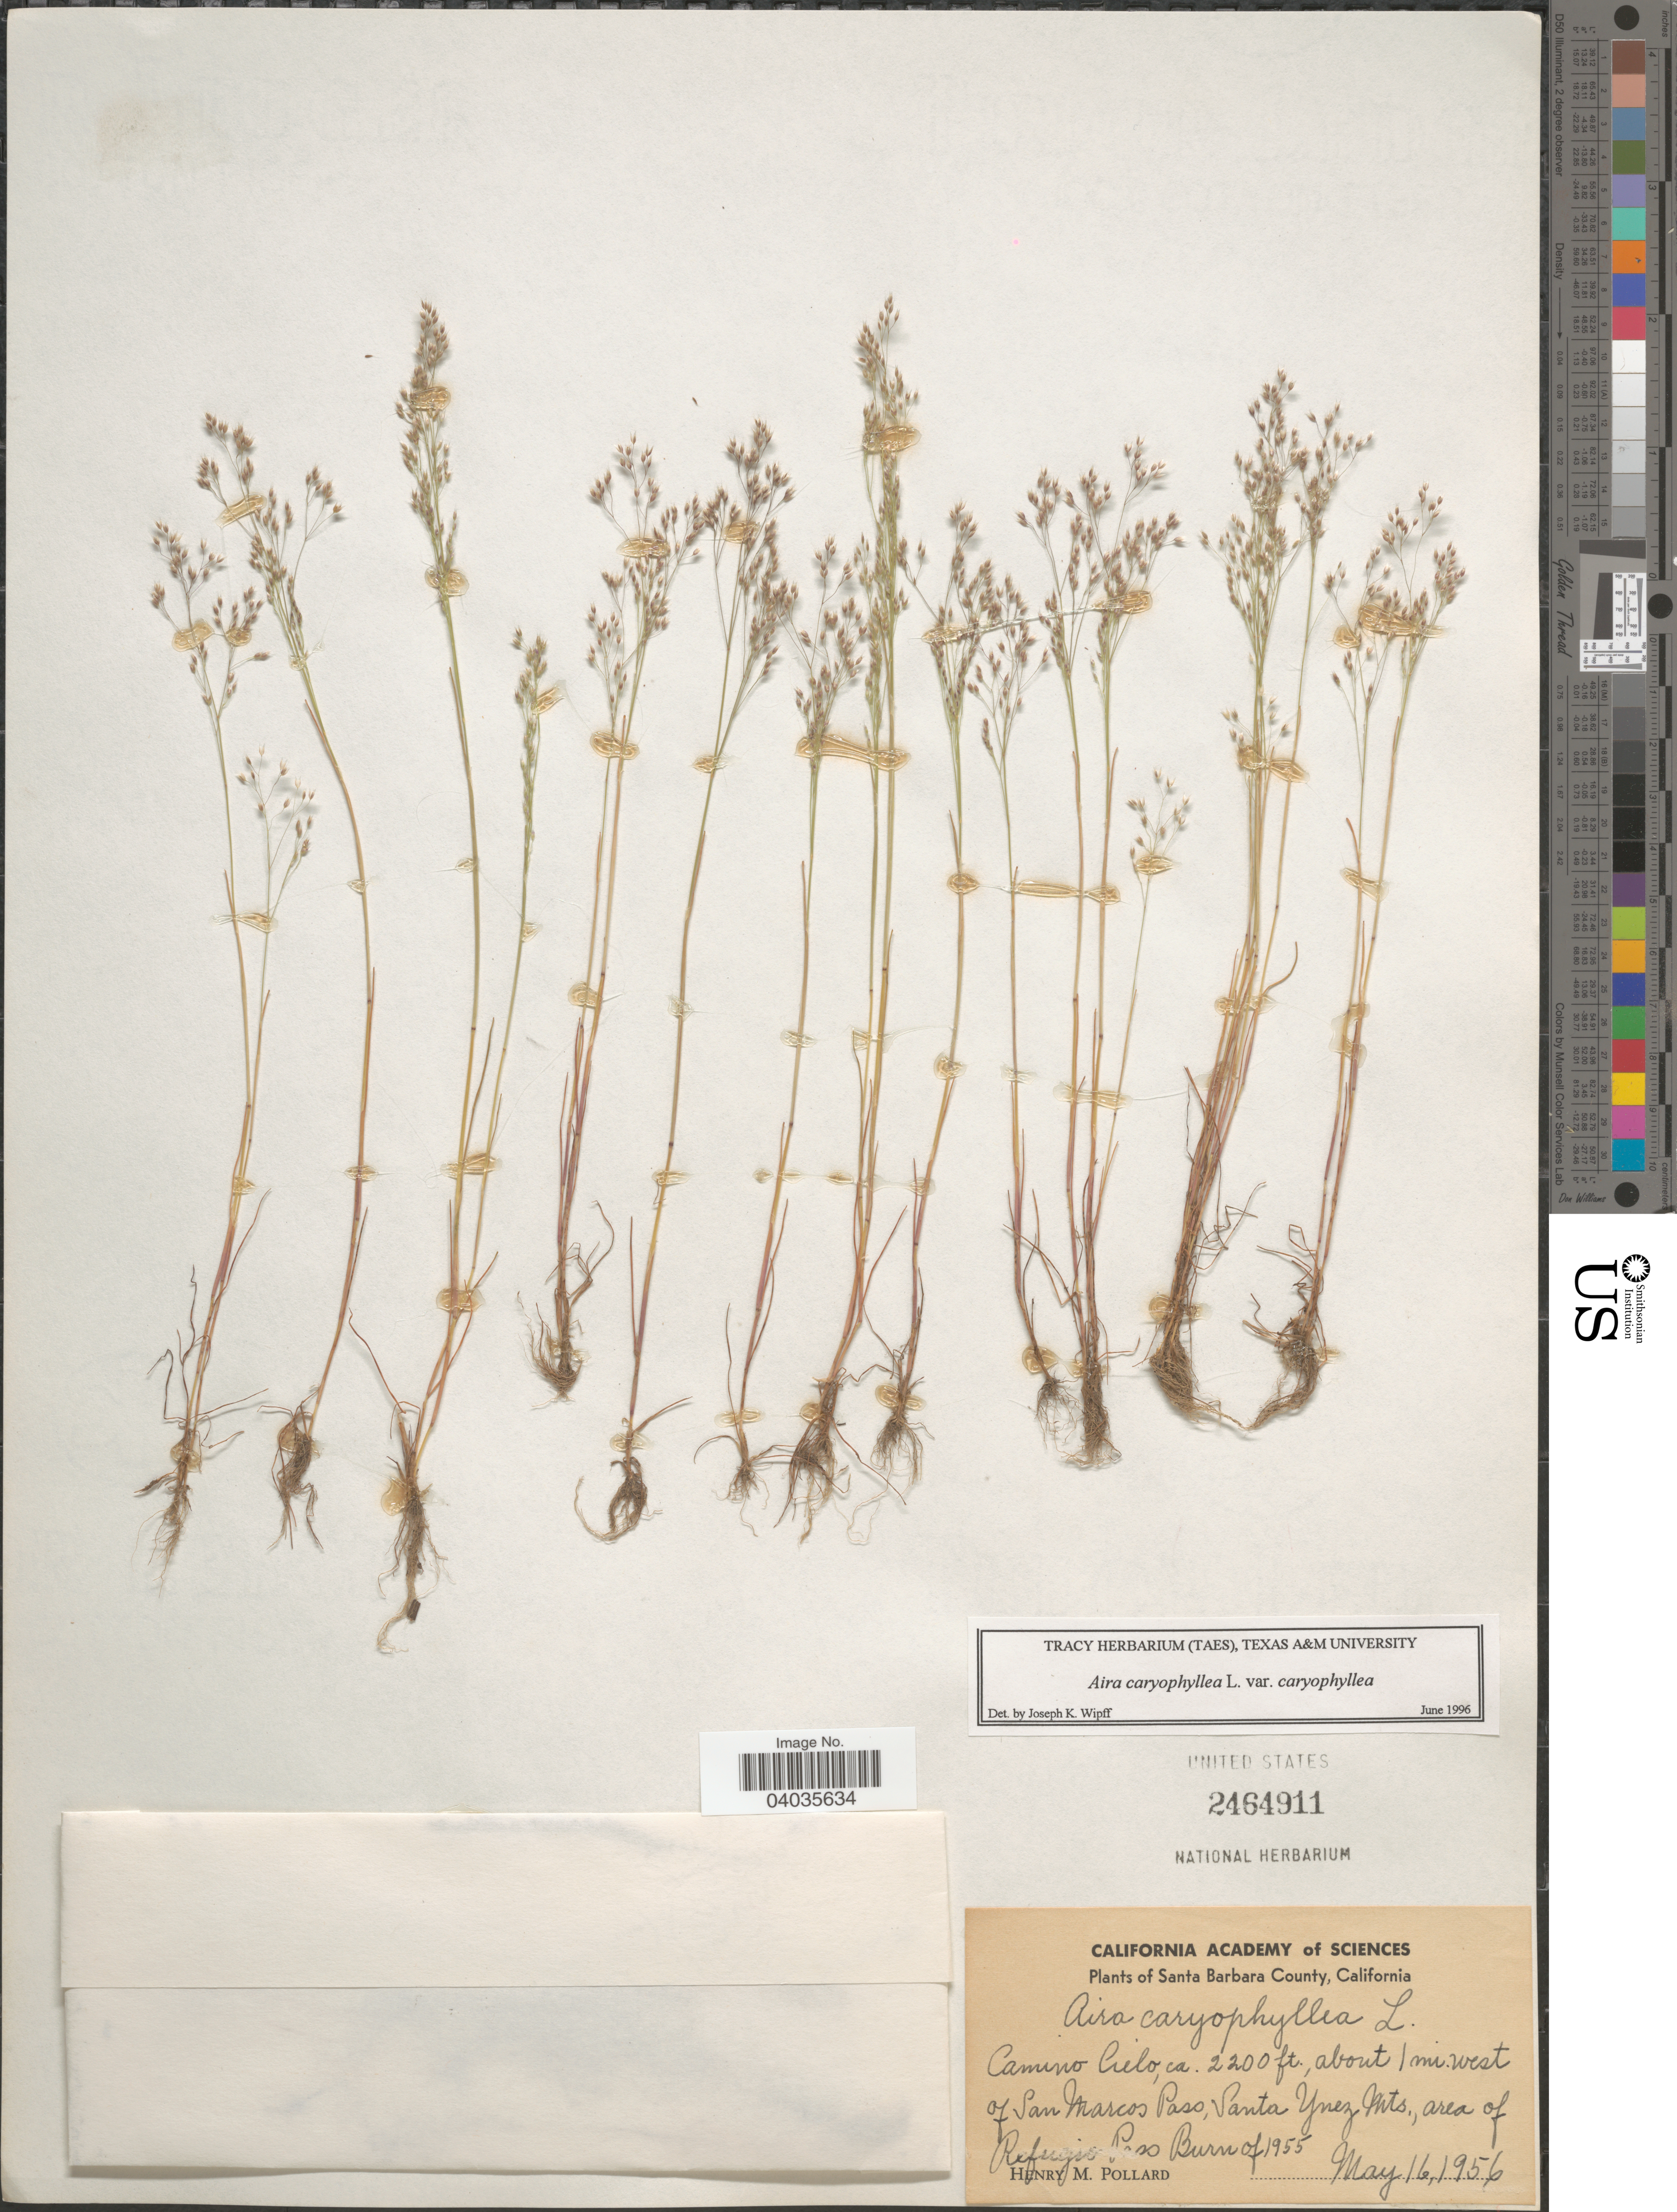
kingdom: Plantae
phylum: Tracheophyta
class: Liliopsida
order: Poales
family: Poaceae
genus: Aira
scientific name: Aira caryophyllea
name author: L.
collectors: H. M. Pollard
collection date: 1956-05-16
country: United States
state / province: California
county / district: Santa Barbara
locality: Santa Barbara County. Camino Cielo, about 1 mi. west of San Marcos Pass, Santa Ynez Mts., area of Refugio Pass. Burn of 1955.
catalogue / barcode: US 2464911